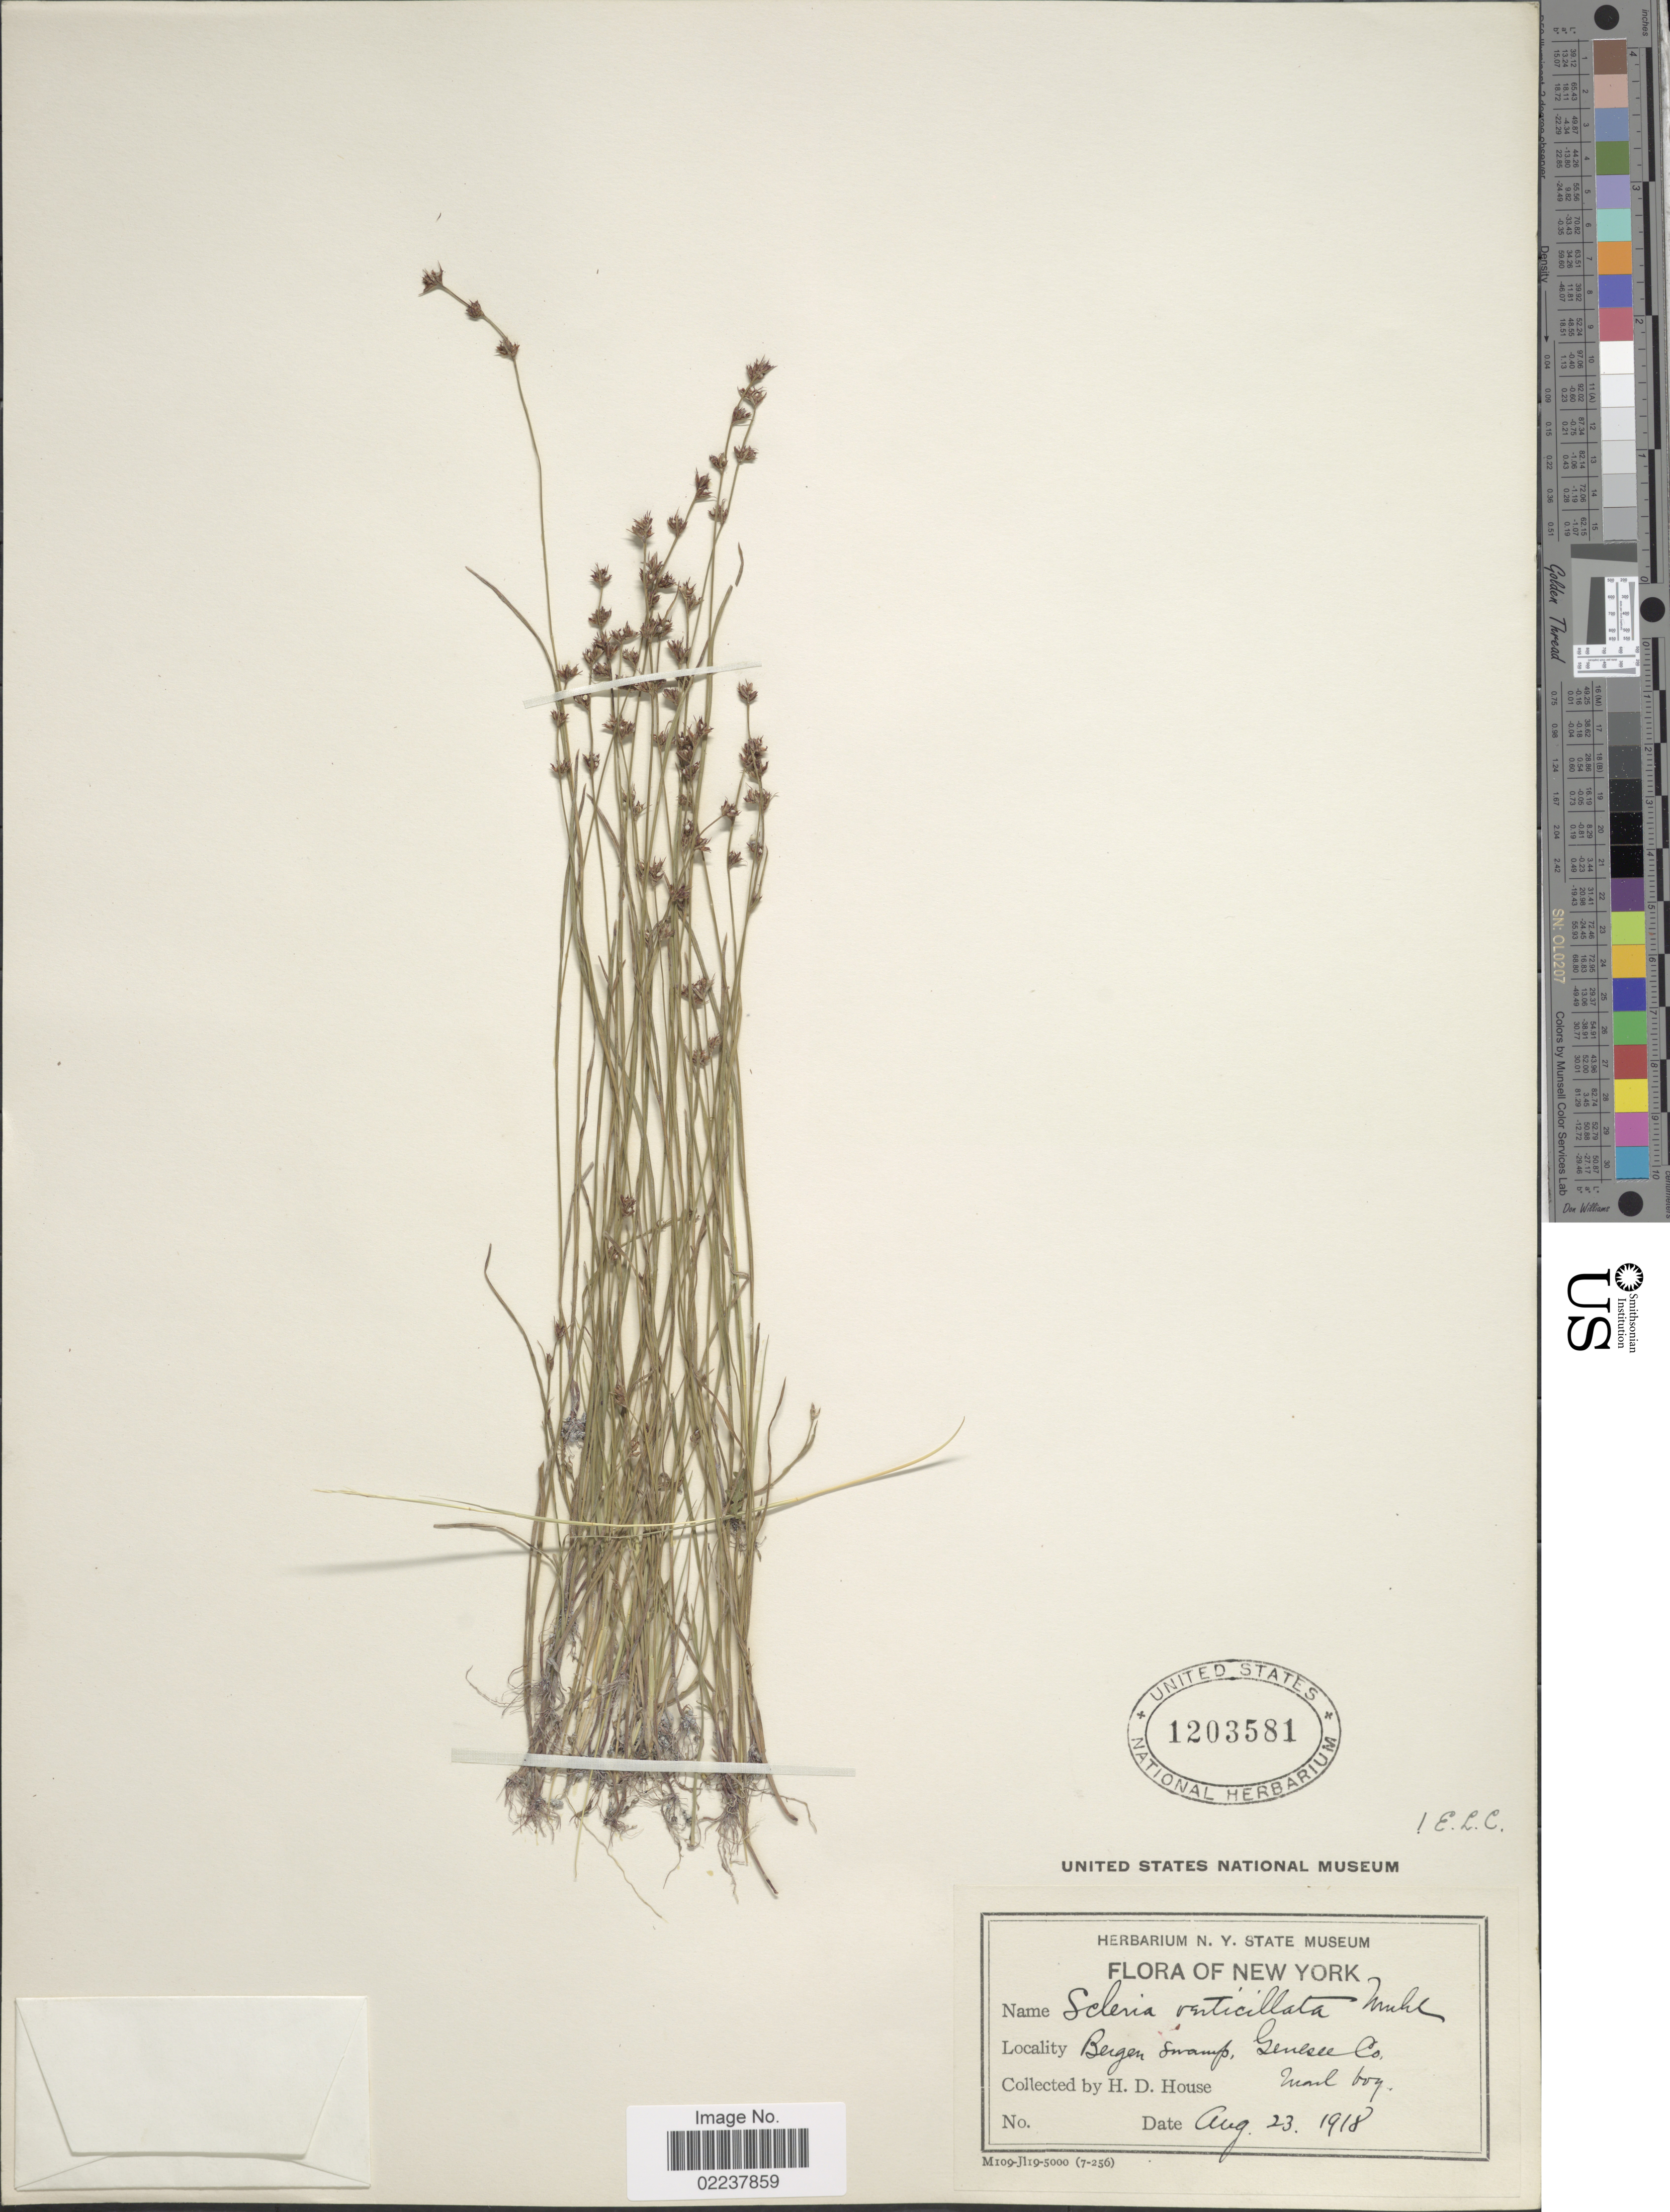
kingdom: Plantae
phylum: Tracheophyta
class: Liliopsida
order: Poales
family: Cyperaceae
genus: Scleria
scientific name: Scleria verticillata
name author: Muhl. ex Willd.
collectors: H. D. House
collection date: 1918-08-23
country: United States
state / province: New York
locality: Bergen Swamp, Genesee Co.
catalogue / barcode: US 1203581